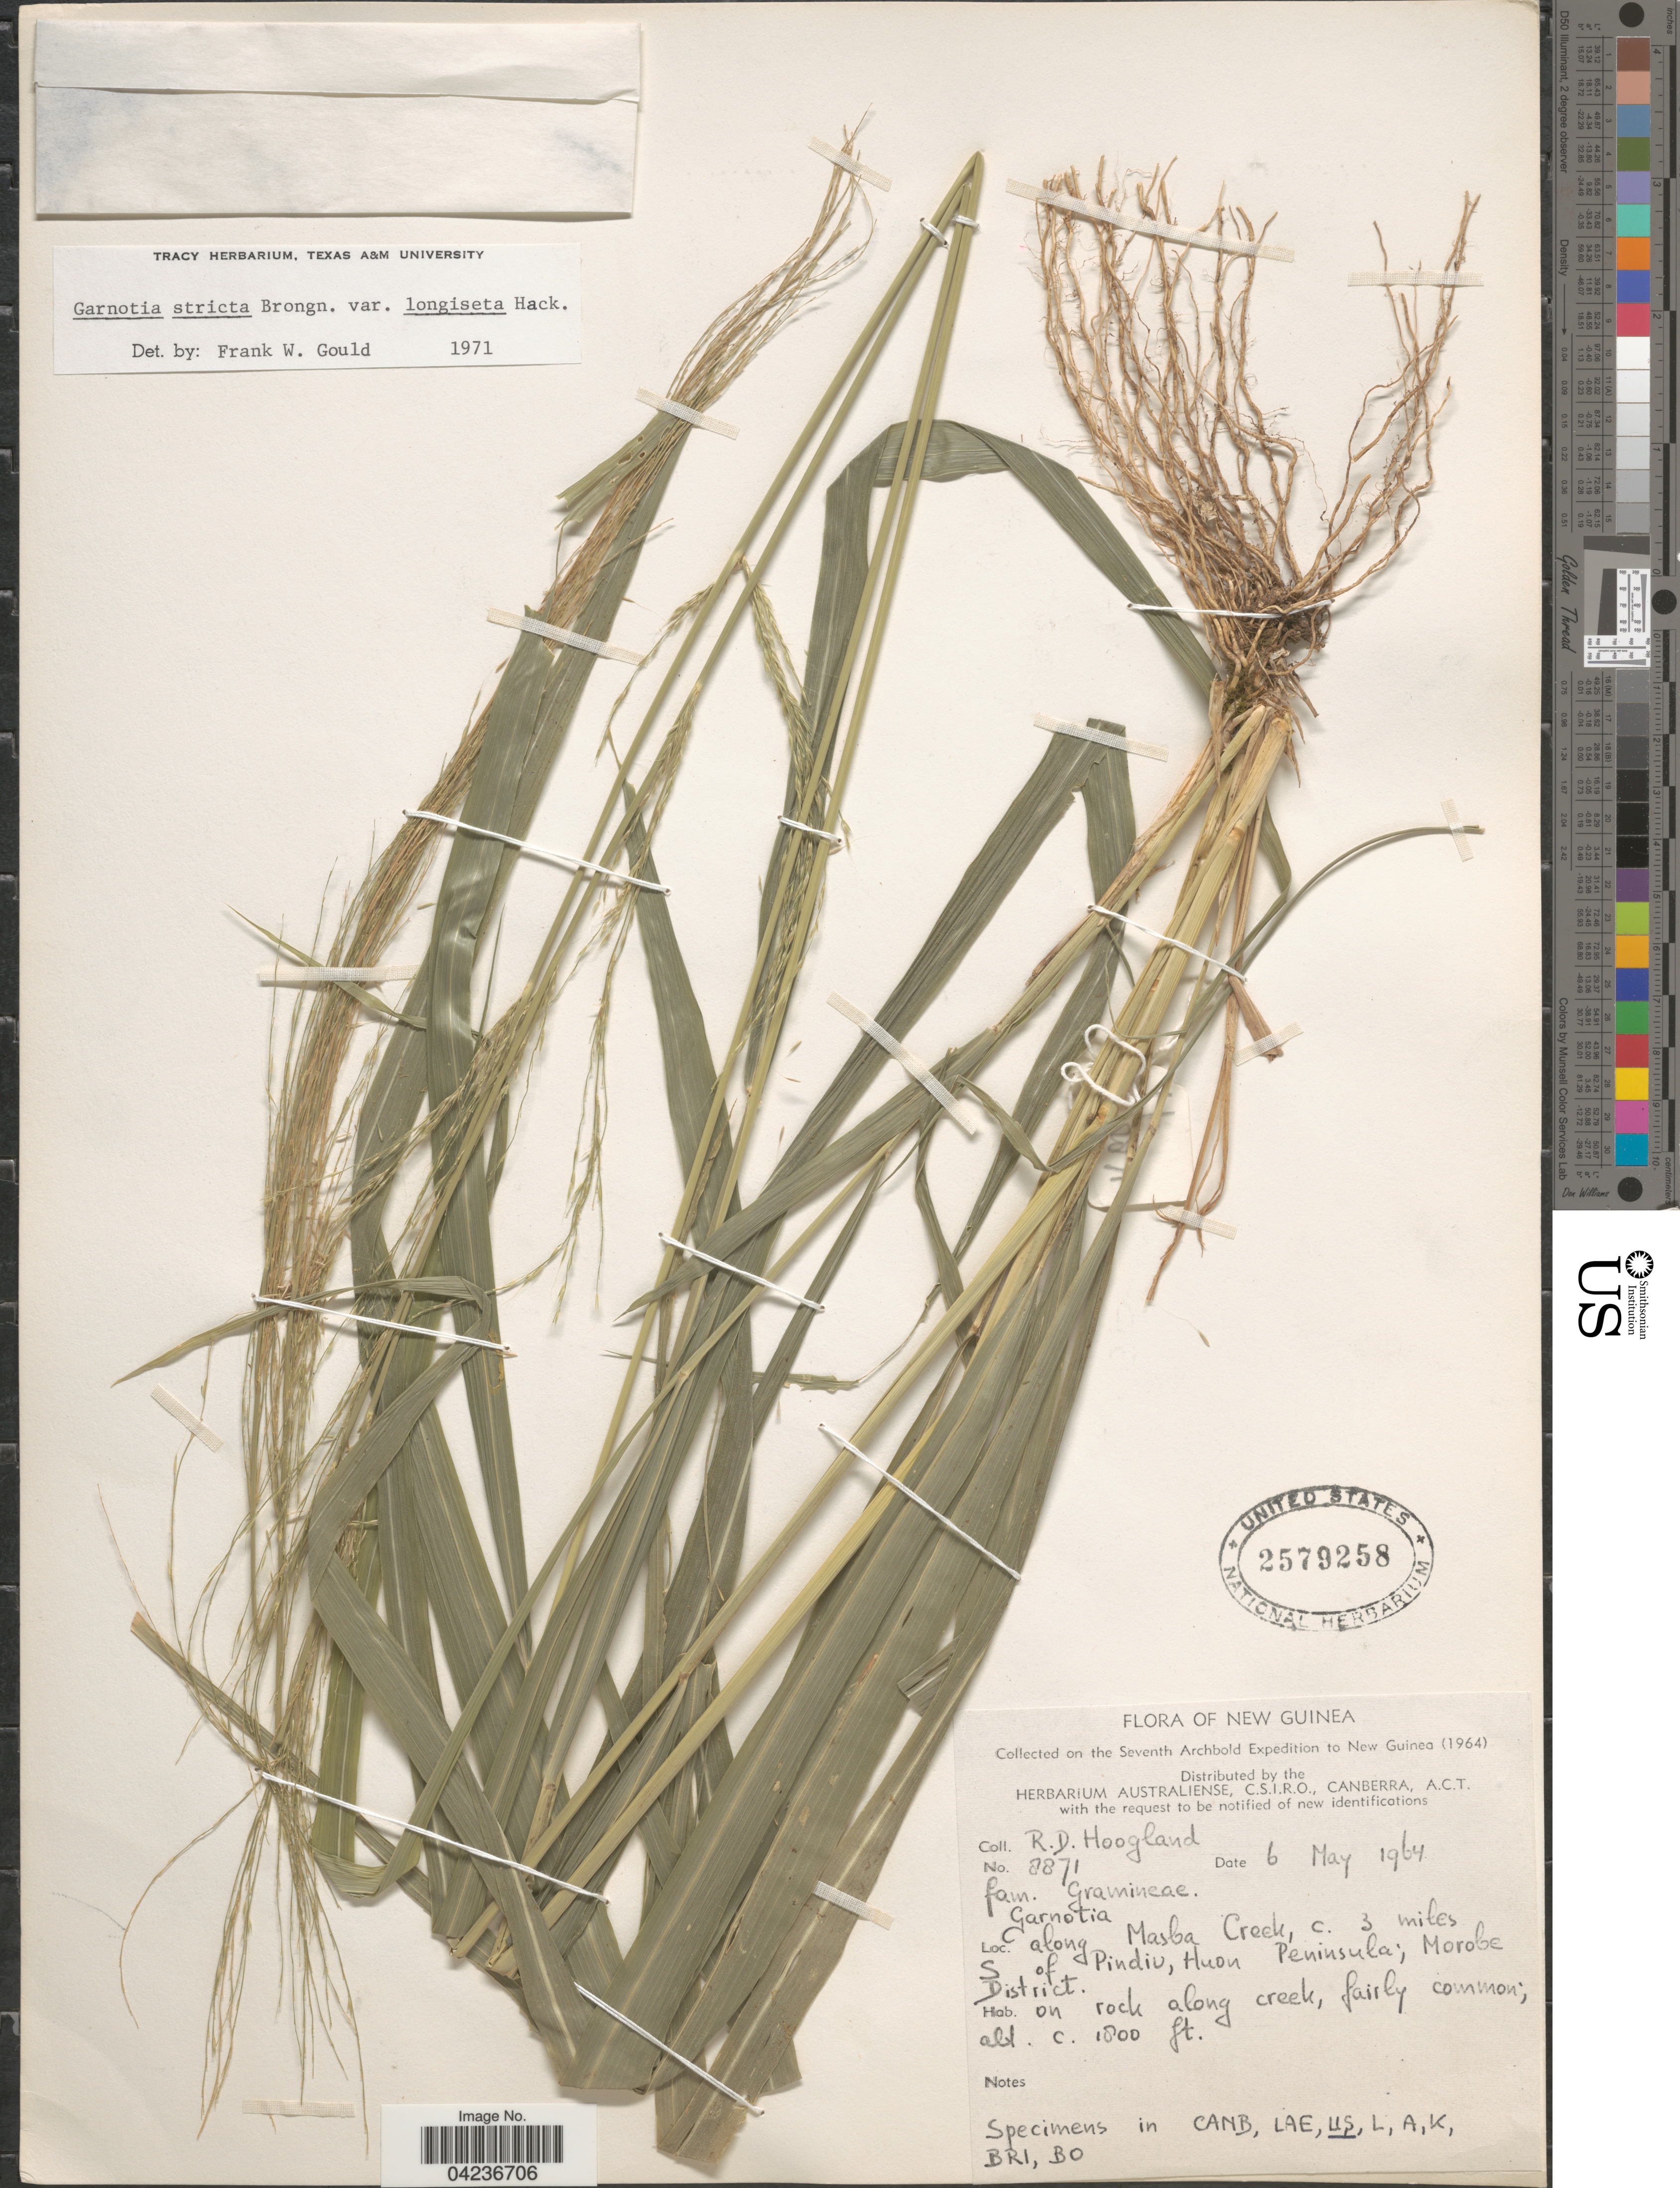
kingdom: Plantae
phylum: Tracheophyta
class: Liliopsida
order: Poales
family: Poaceae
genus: Garnotia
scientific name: Garnotia stricta var. longiseta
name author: Hack. in Kneuck.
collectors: R. D. Hoogland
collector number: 8871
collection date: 1964-05-06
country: Papua New Guinea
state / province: Morobe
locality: New Guinea. On the Seventh Archbold Expedition to New Guinea (1964). Along Masba Creek, c. 3 miles S of Pindiu, Huon Peninsula; Morobe District.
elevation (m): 549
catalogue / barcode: US 2579258